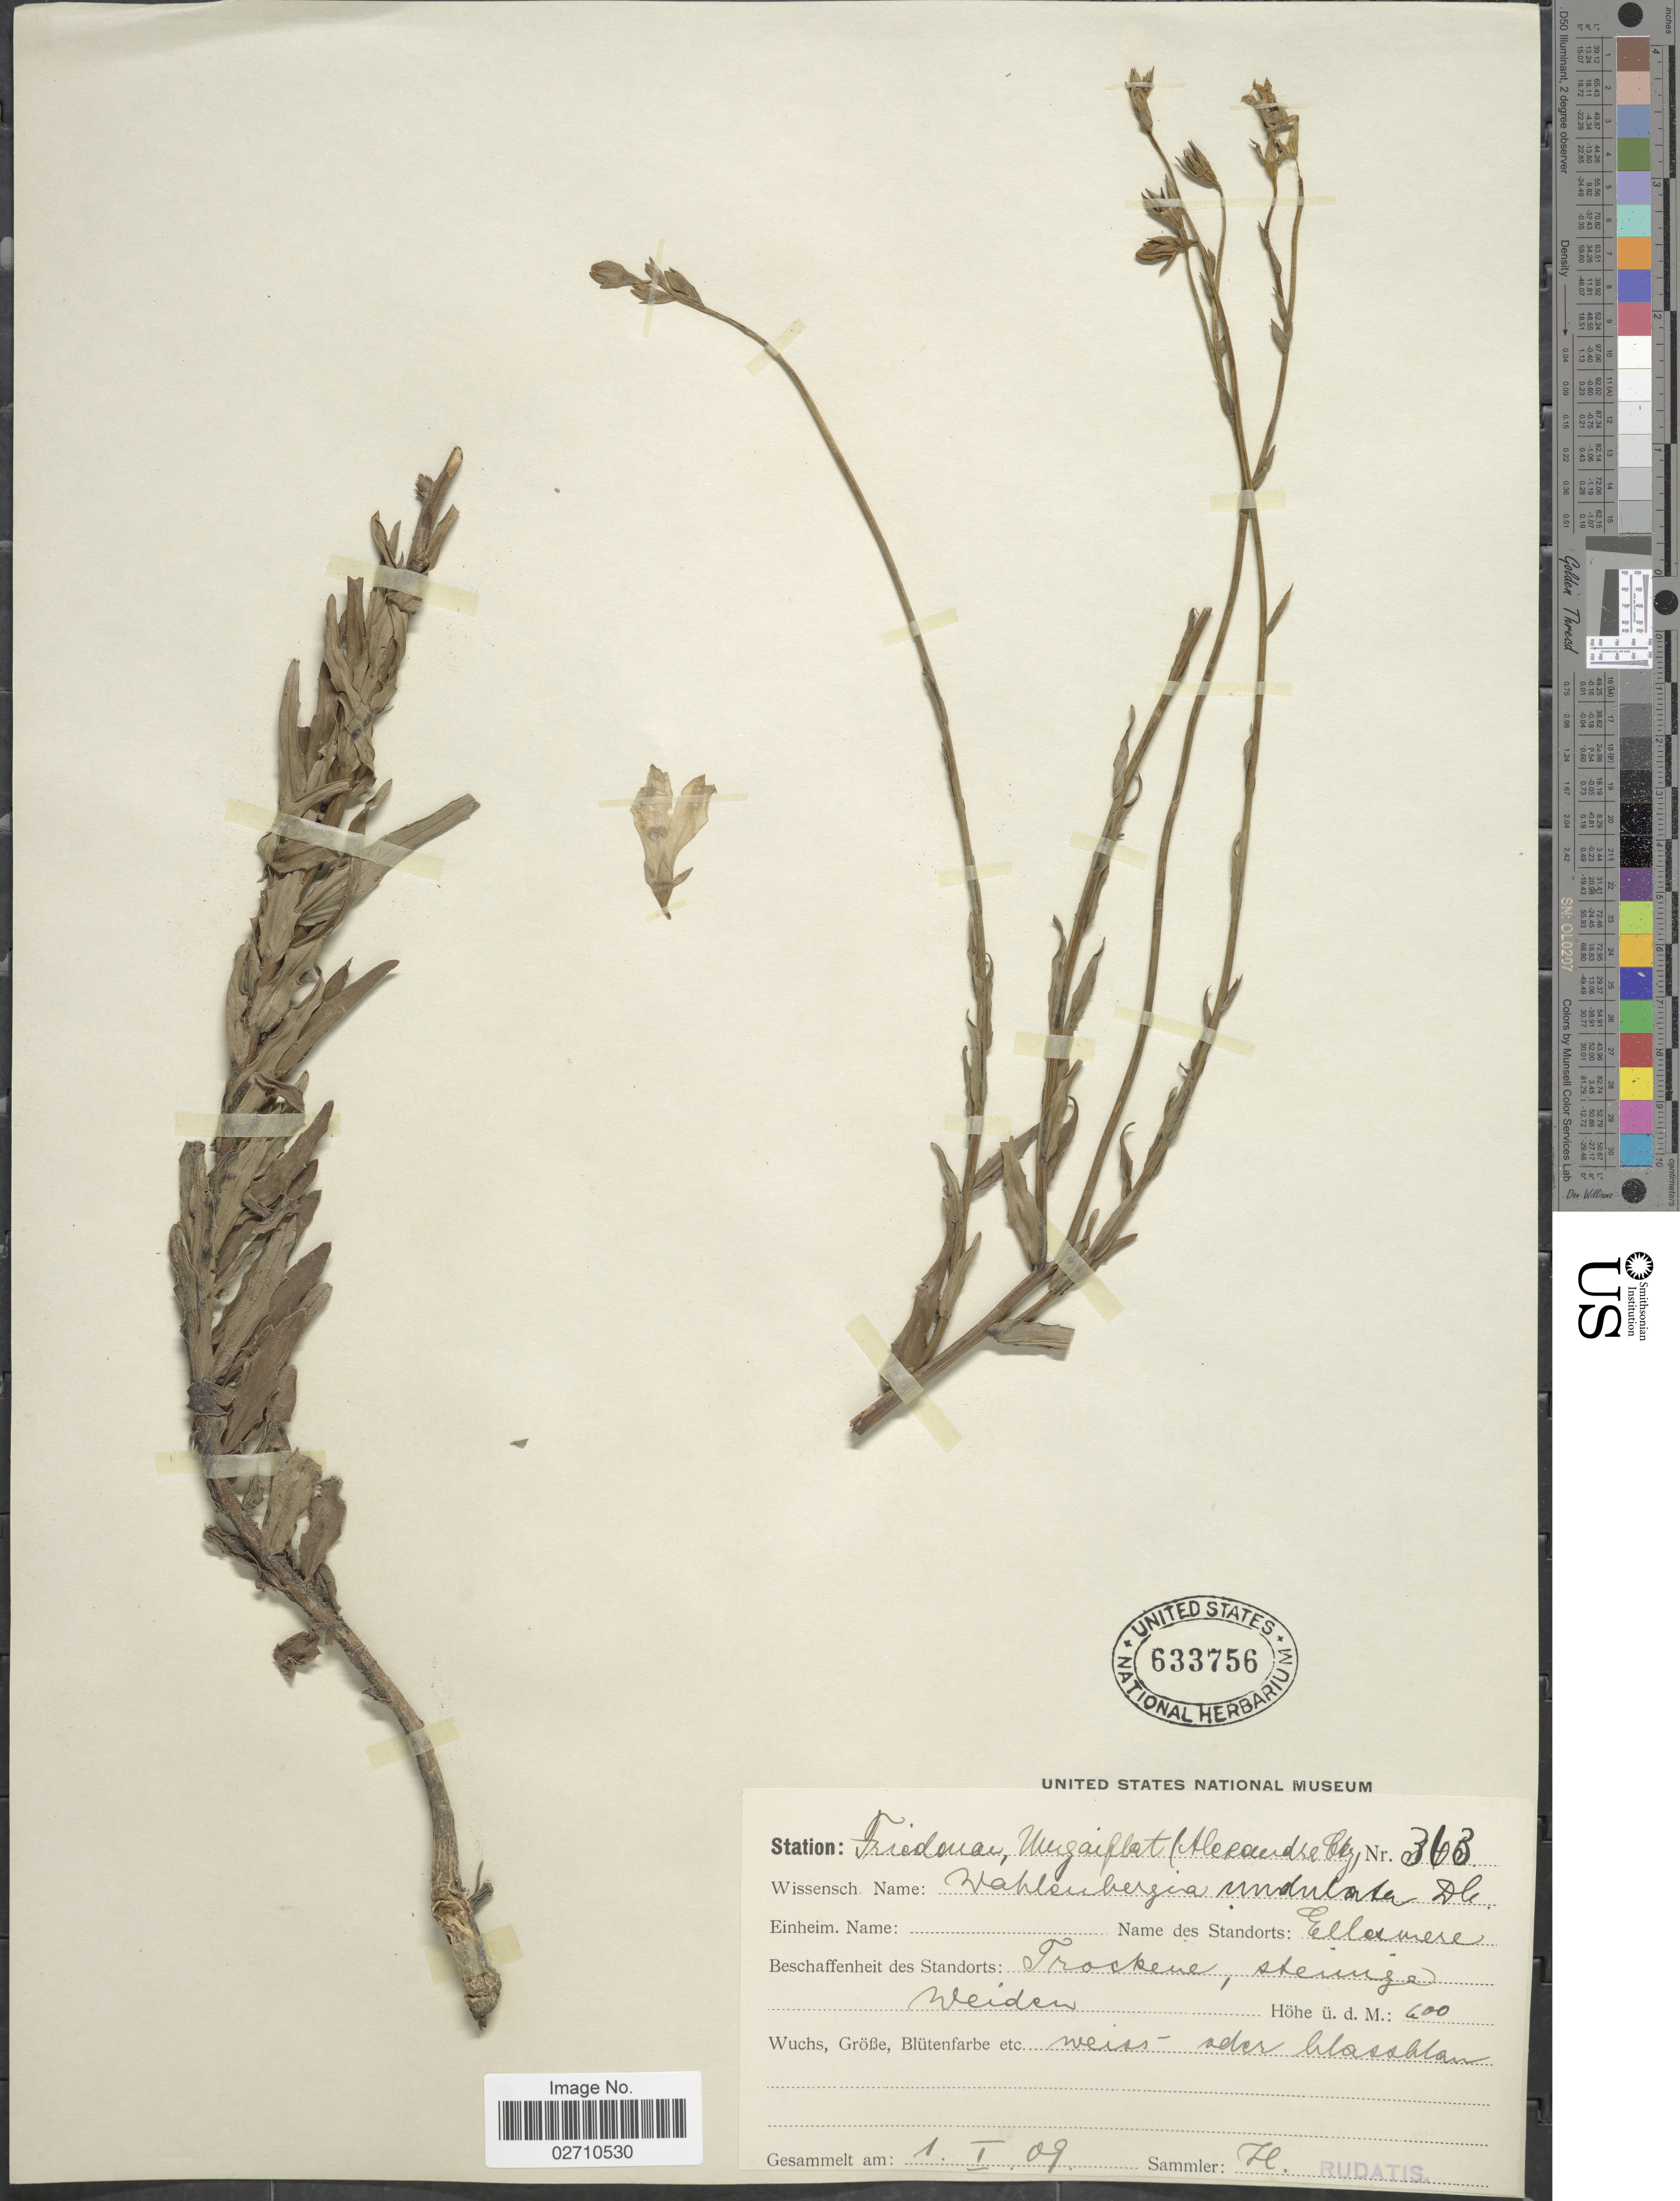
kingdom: Plantae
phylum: Tracheophyta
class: Magnoliopsida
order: Asterales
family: Campanulaceae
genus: Wahlenbergia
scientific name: Wahlenbergia undulata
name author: (L. f.) A. DC.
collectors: H. Rudatis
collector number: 363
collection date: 1909-01-01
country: South Africa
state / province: KwaZulu-Natal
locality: Friedenau, Umgaiflat (Alexandre), Ellesmere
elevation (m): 600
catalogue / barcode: US 633756